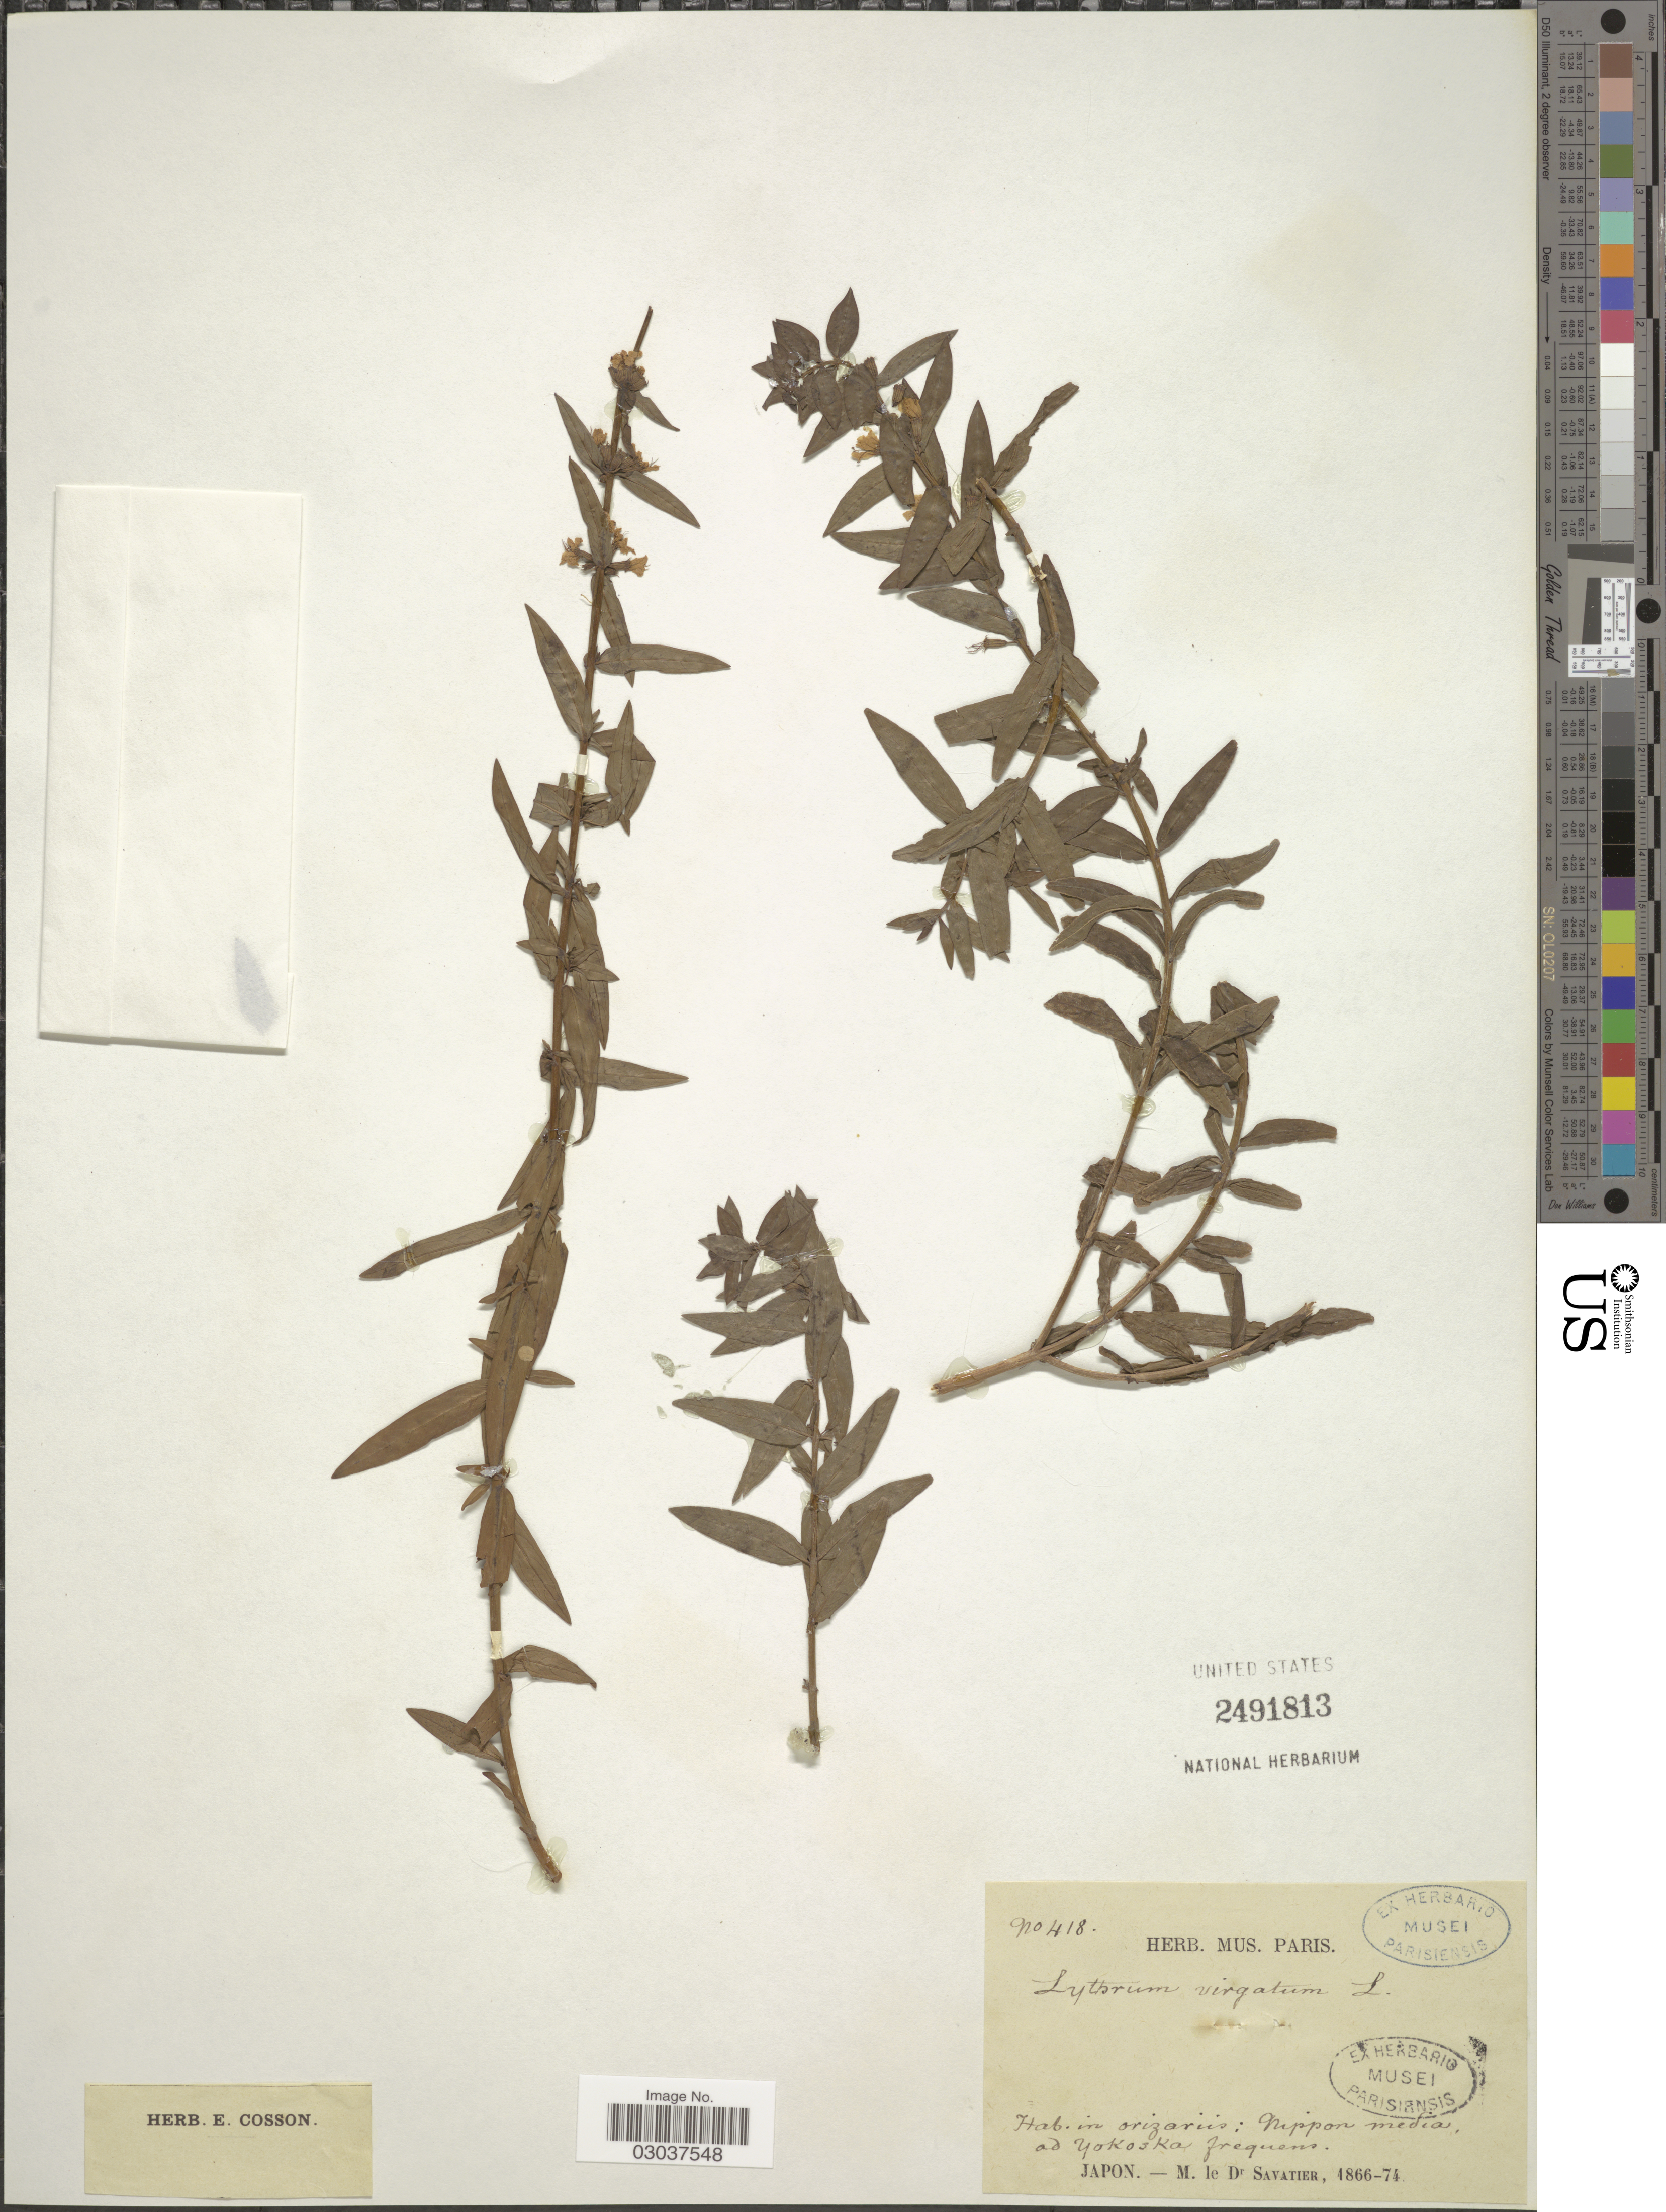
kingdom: Plantae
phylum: Tracheophyta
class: Magnoliopsida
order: Myrtales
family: Lythraceae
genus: Lythrum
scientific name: Lythrum virgatum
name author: L.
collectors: M. Savatier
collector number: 418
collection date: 1866/1874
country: Japan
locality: Nippon media, ad Yokoska frequens.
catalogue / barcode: US 2491813